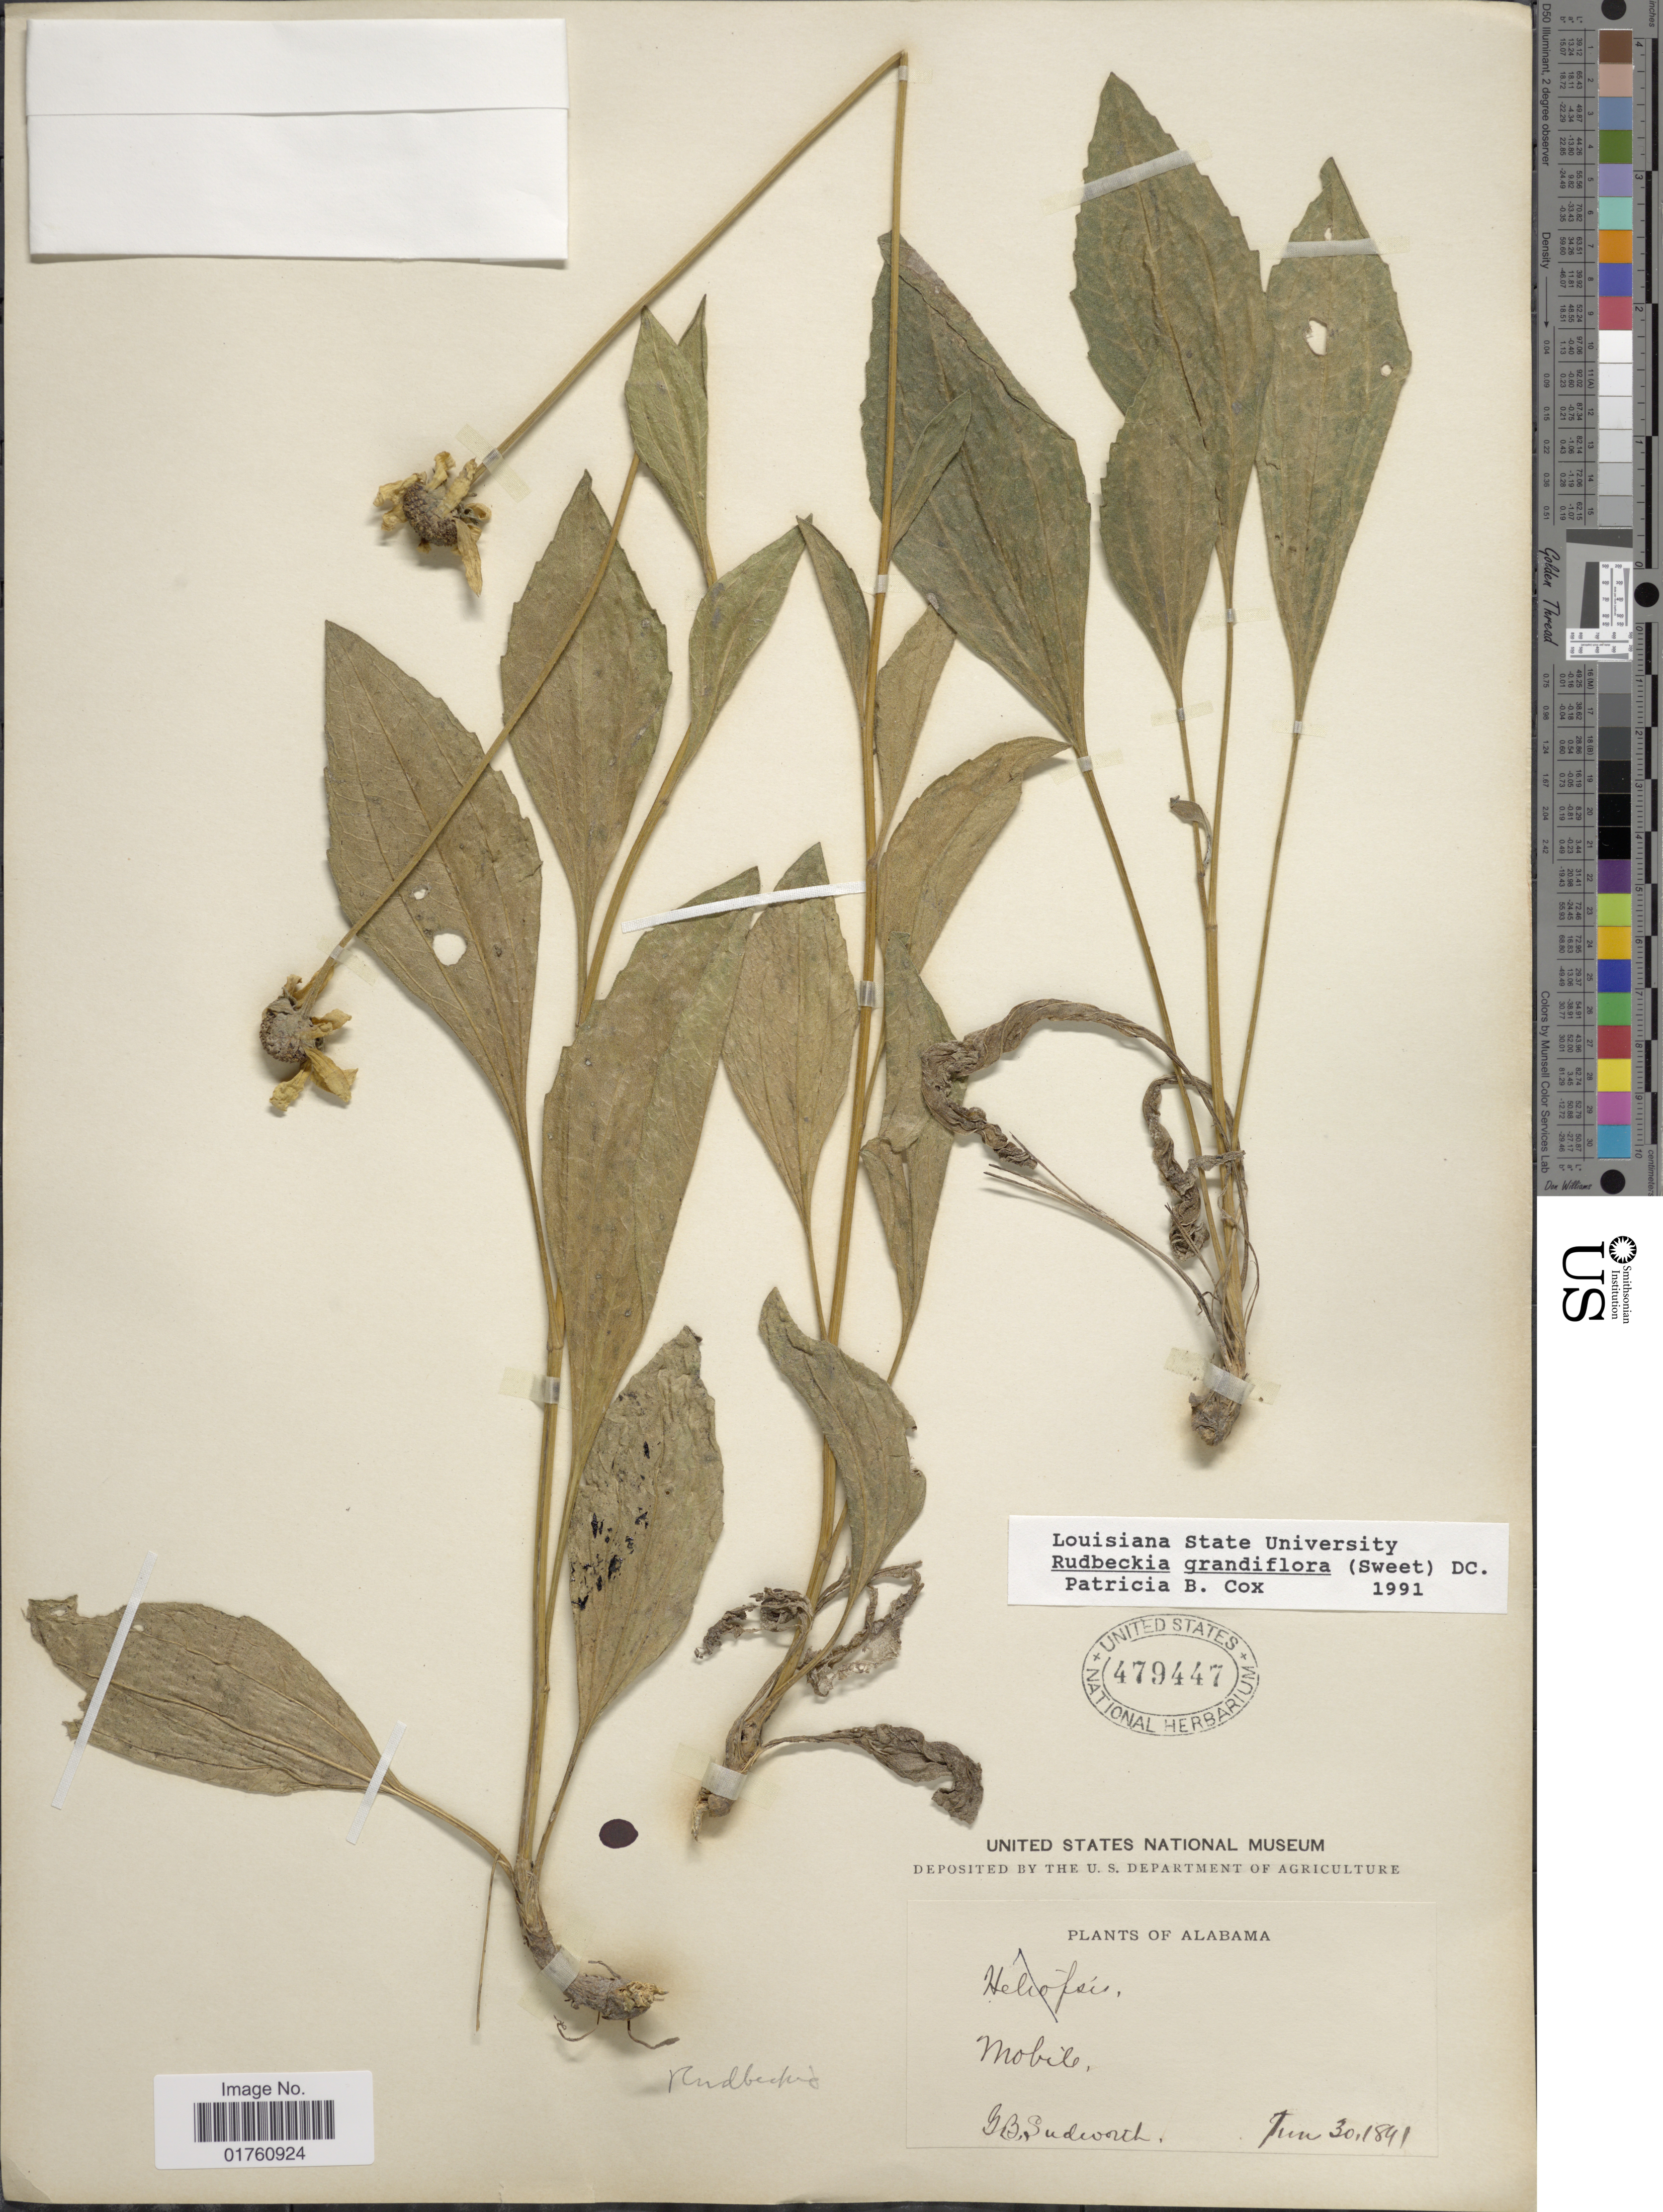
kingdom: Plantae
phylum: Tracheophyta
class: Magnoliopsida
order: Asterales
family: Asteraceae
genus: Rudbeckia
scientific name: Rudbeckia grandiflora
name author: (Sweet) J.F. Gmel. ex DC.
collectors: G. B. Sudworth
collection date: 1891-06-30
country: United States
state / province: Alabama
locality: Mobile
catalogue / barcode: US 479447